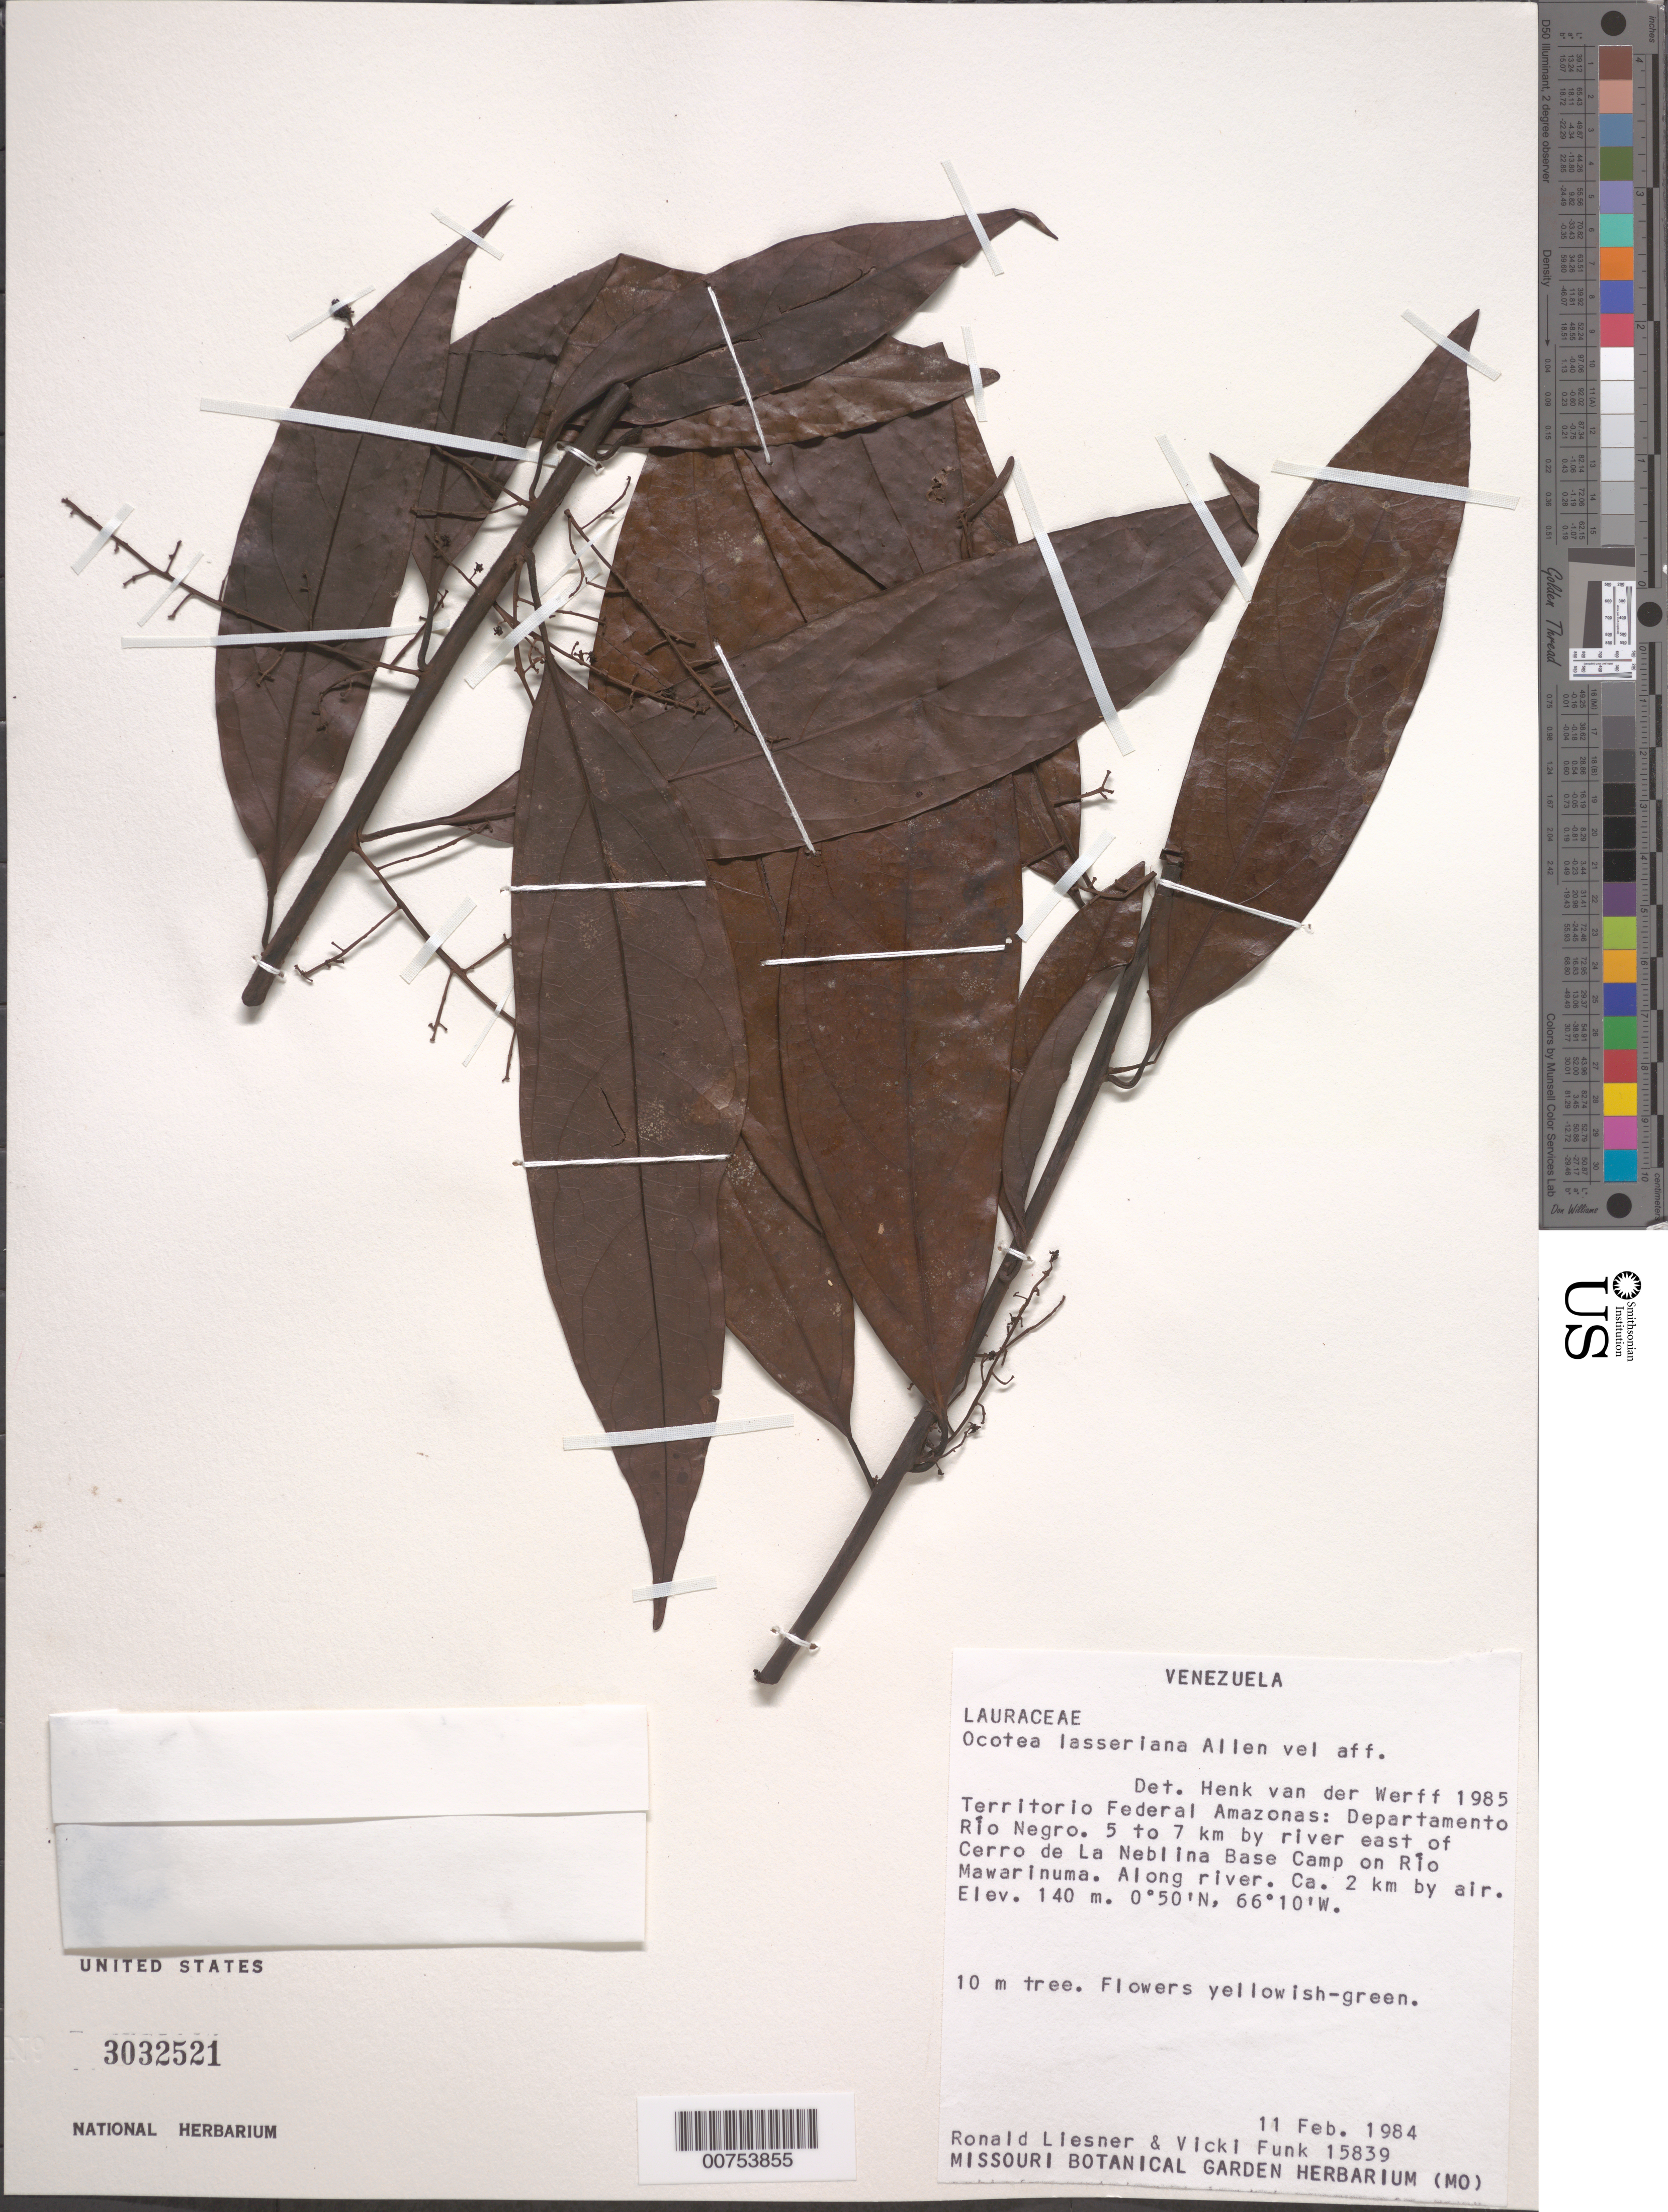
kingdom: Plantae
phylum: Tracheophyta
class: Magnoliopsida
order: Laurales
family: Lauraceae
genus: Ocotea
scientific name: Ocotea lasseriana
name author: C.K. Allen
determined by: van der Werff, H., (MO), Missouri Botanical Garden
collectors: R. L. Liesner & V. Funk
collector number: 15839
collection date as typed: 11-Feb-84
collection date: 1984-02-11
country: Venezuela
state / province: Amazonas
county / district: Río Negro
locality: Río Mawarinuma, 5-7 km E by river of Cerro de La Neblina Base Camp; ca. 2 km by air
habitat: Along river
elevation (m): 140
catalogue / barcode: US 3032521